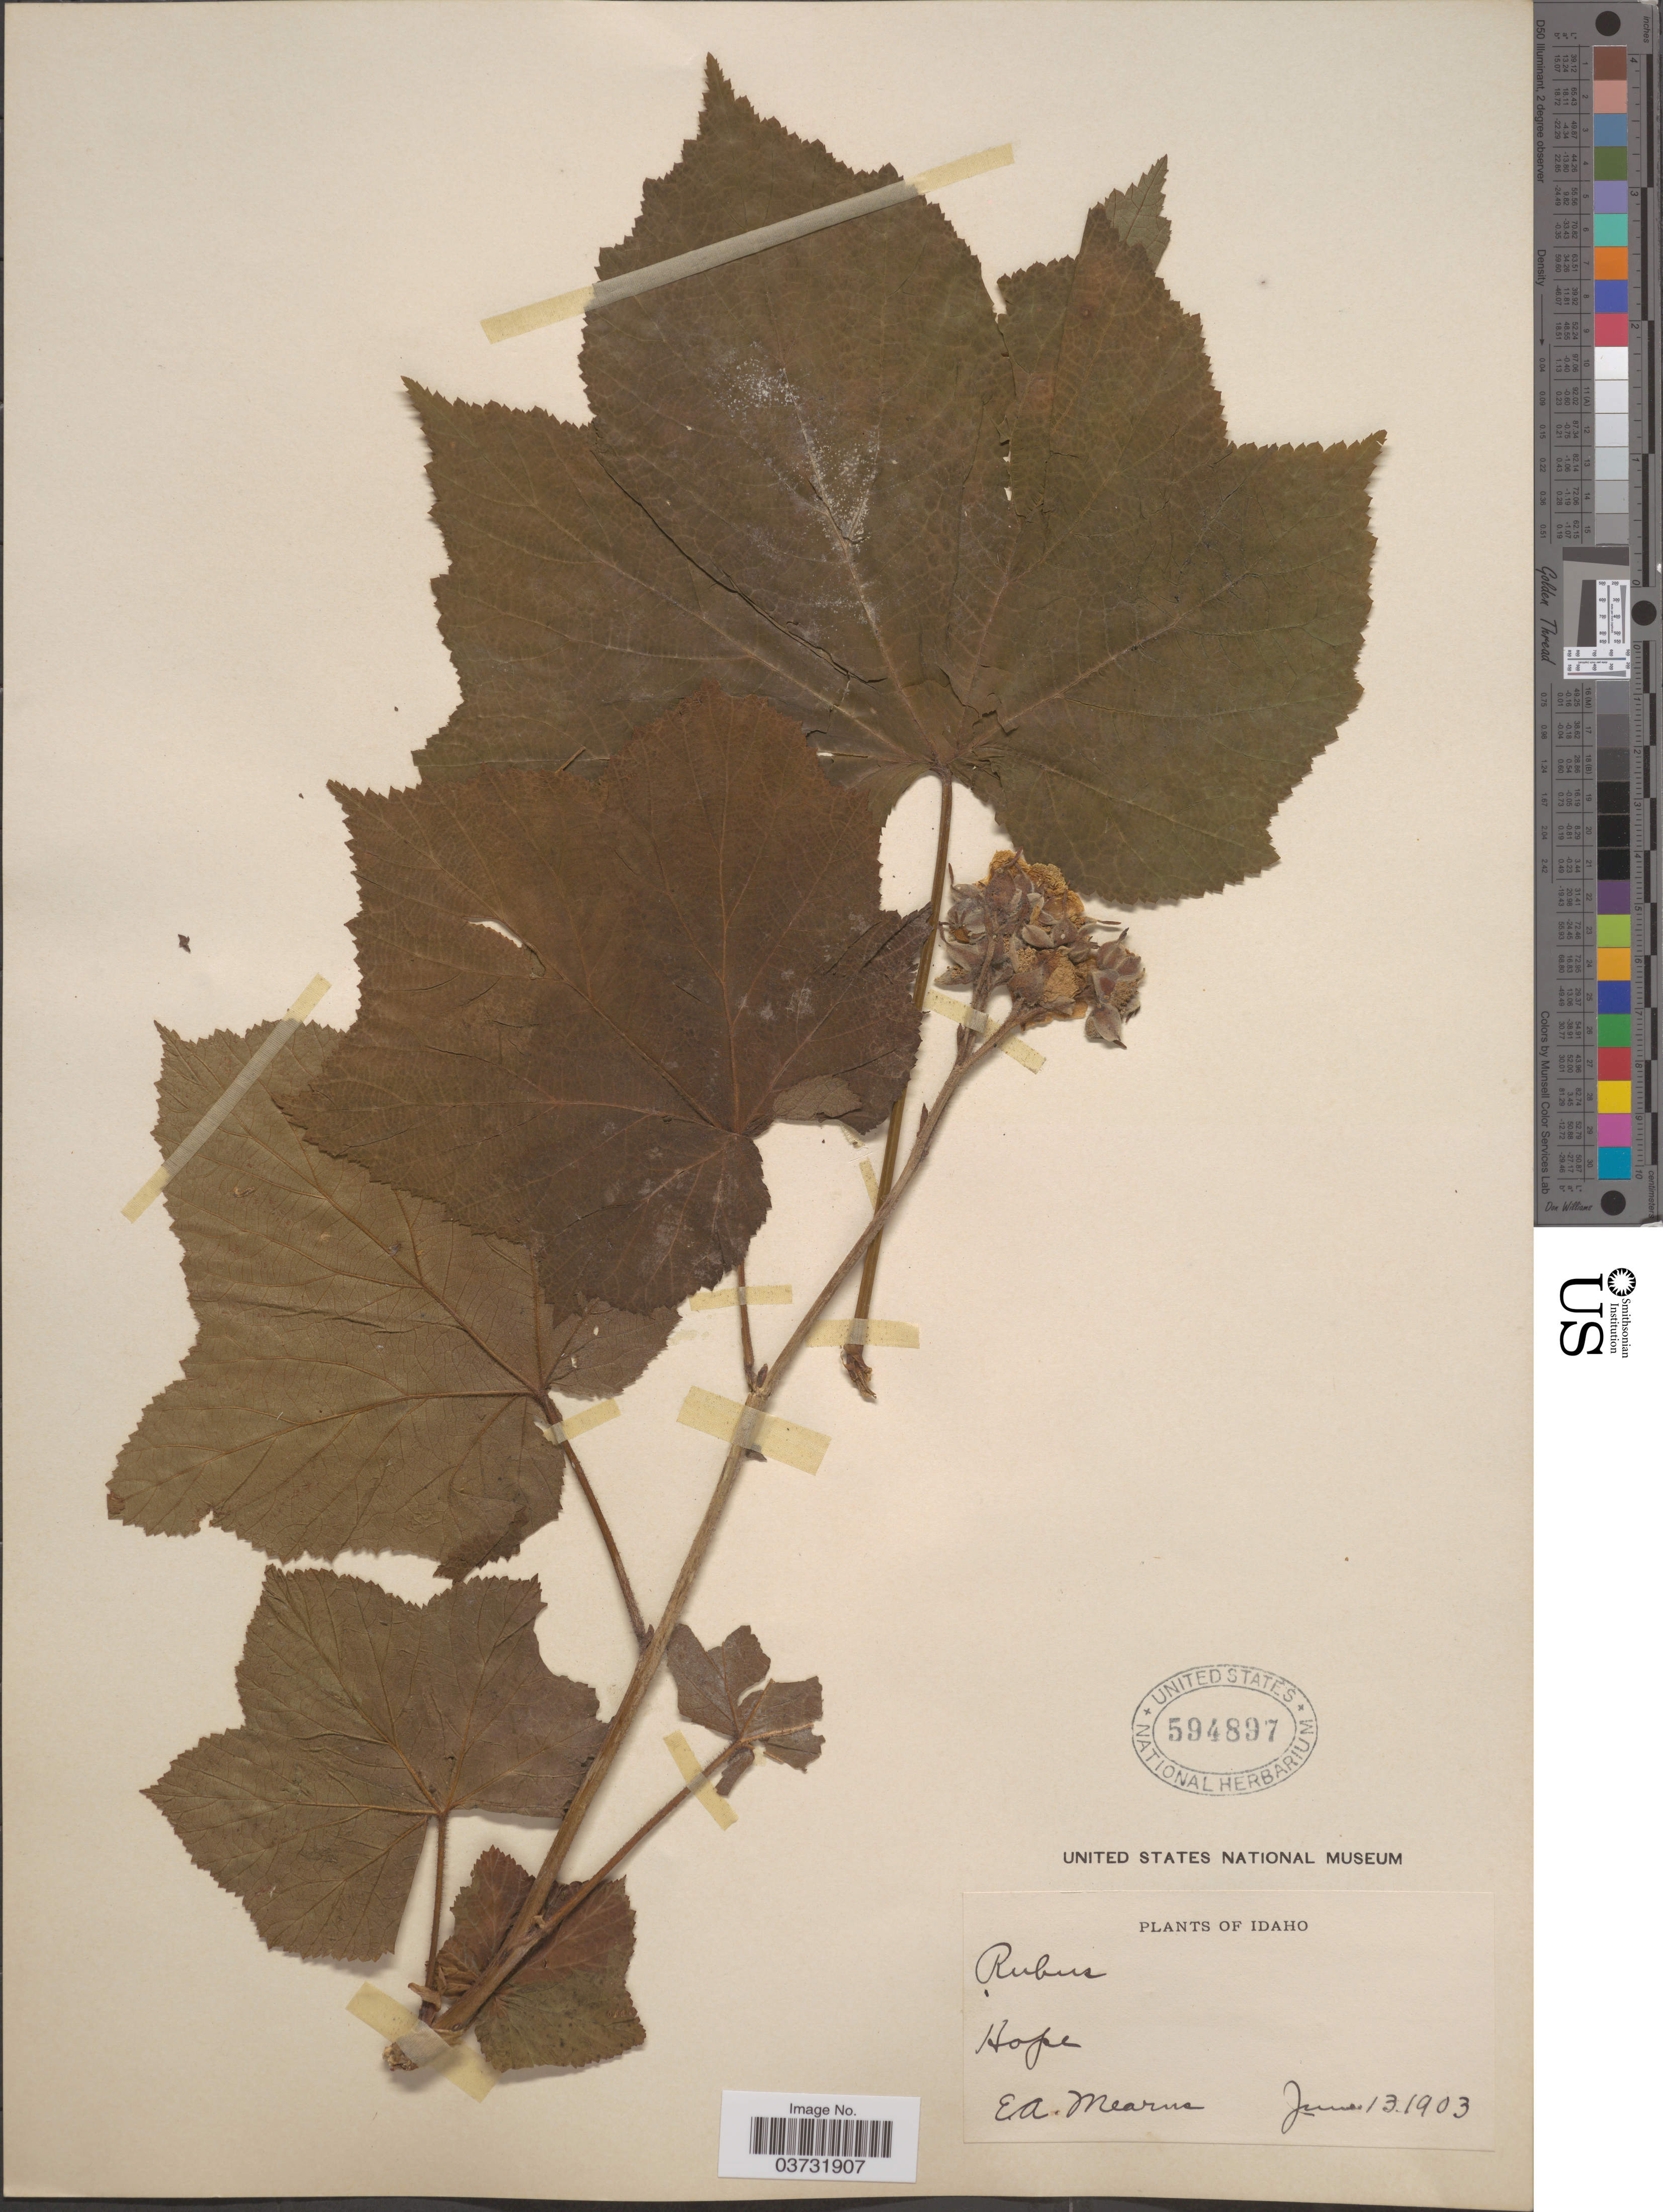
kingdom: Plantae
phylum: Tracheophyta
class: Magnoliopsida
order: Rosales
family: Rosaceae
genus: Rubus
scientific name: Rubus parviflorus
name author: Nutt.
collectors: E. A. Mearns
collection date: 1903-06-13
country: United States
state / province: Idaho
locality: Hope.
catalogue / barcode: US 594897